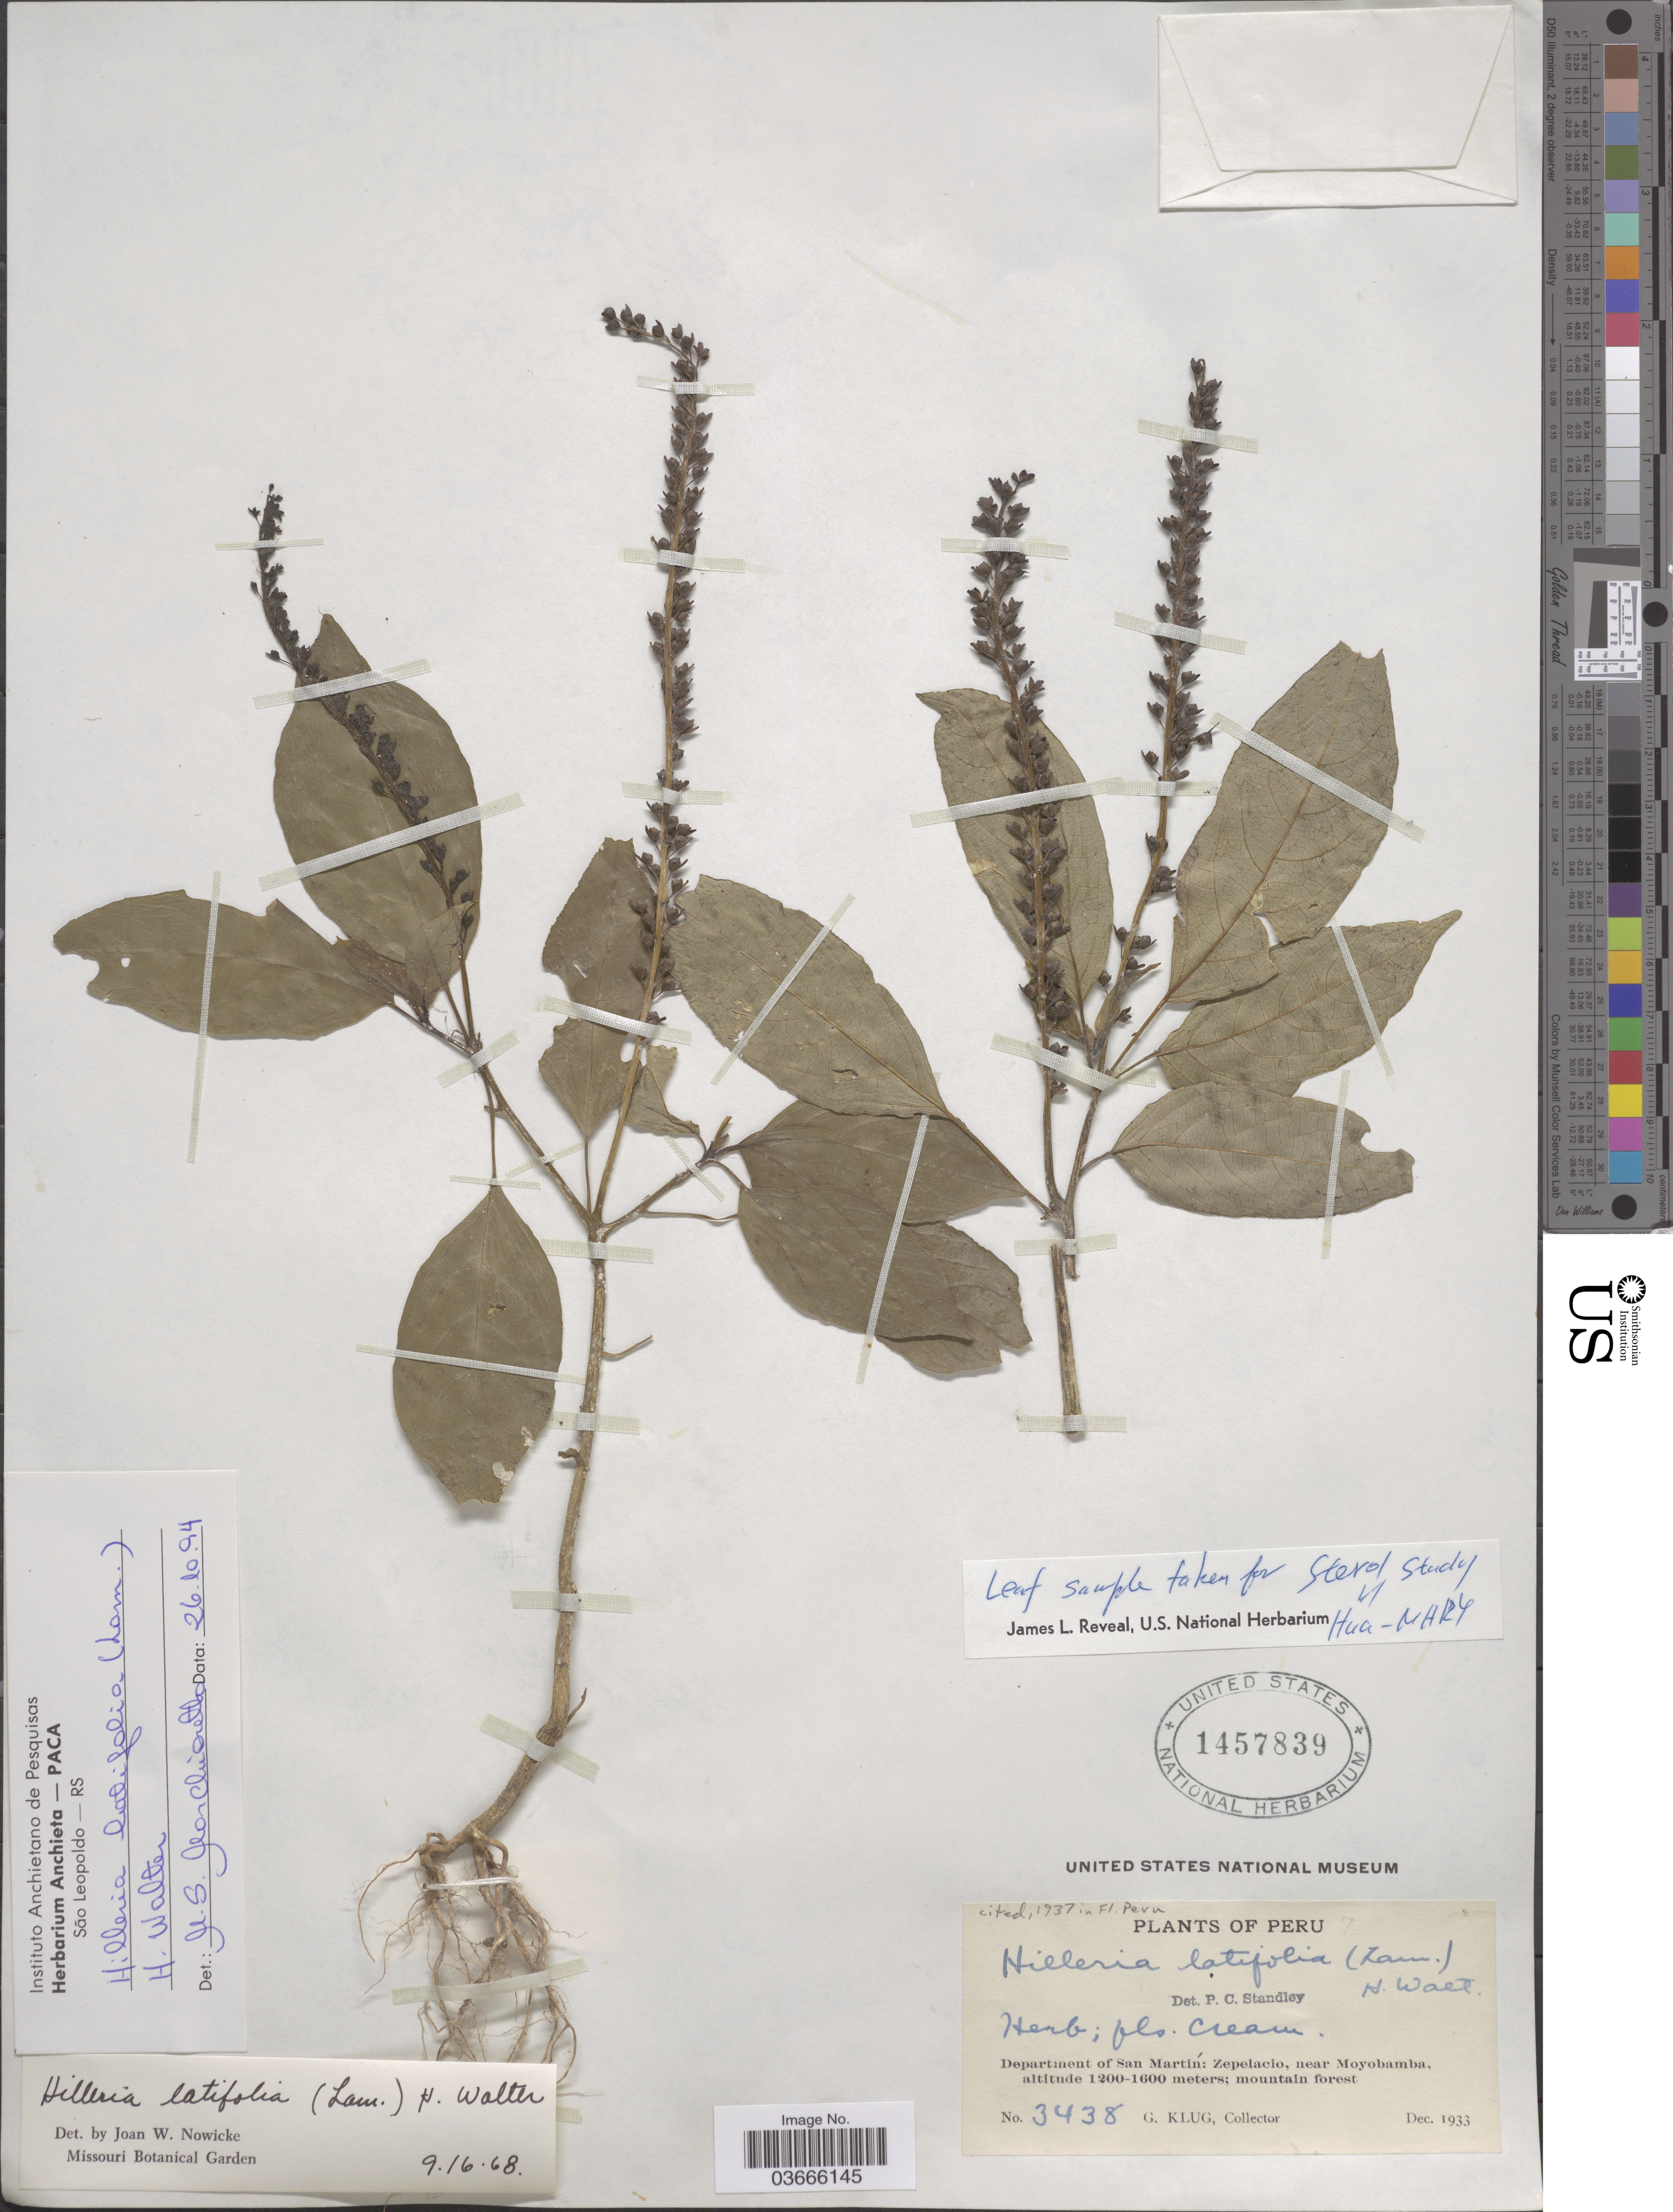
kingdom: Plantae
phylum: Tracheophyta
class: Magnoliopsida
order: Caryophyllales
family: Phytolaccaceae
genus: Hilleria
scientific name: Hilleria latifolia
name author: (Lam.) H. Walter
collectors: G. Klug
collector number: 3438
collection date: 1933-12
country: Peru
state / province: San Martín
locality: Department of San Martín: Zepelacio, near Moyobamba.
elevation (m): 1200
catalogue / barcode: US 1457839